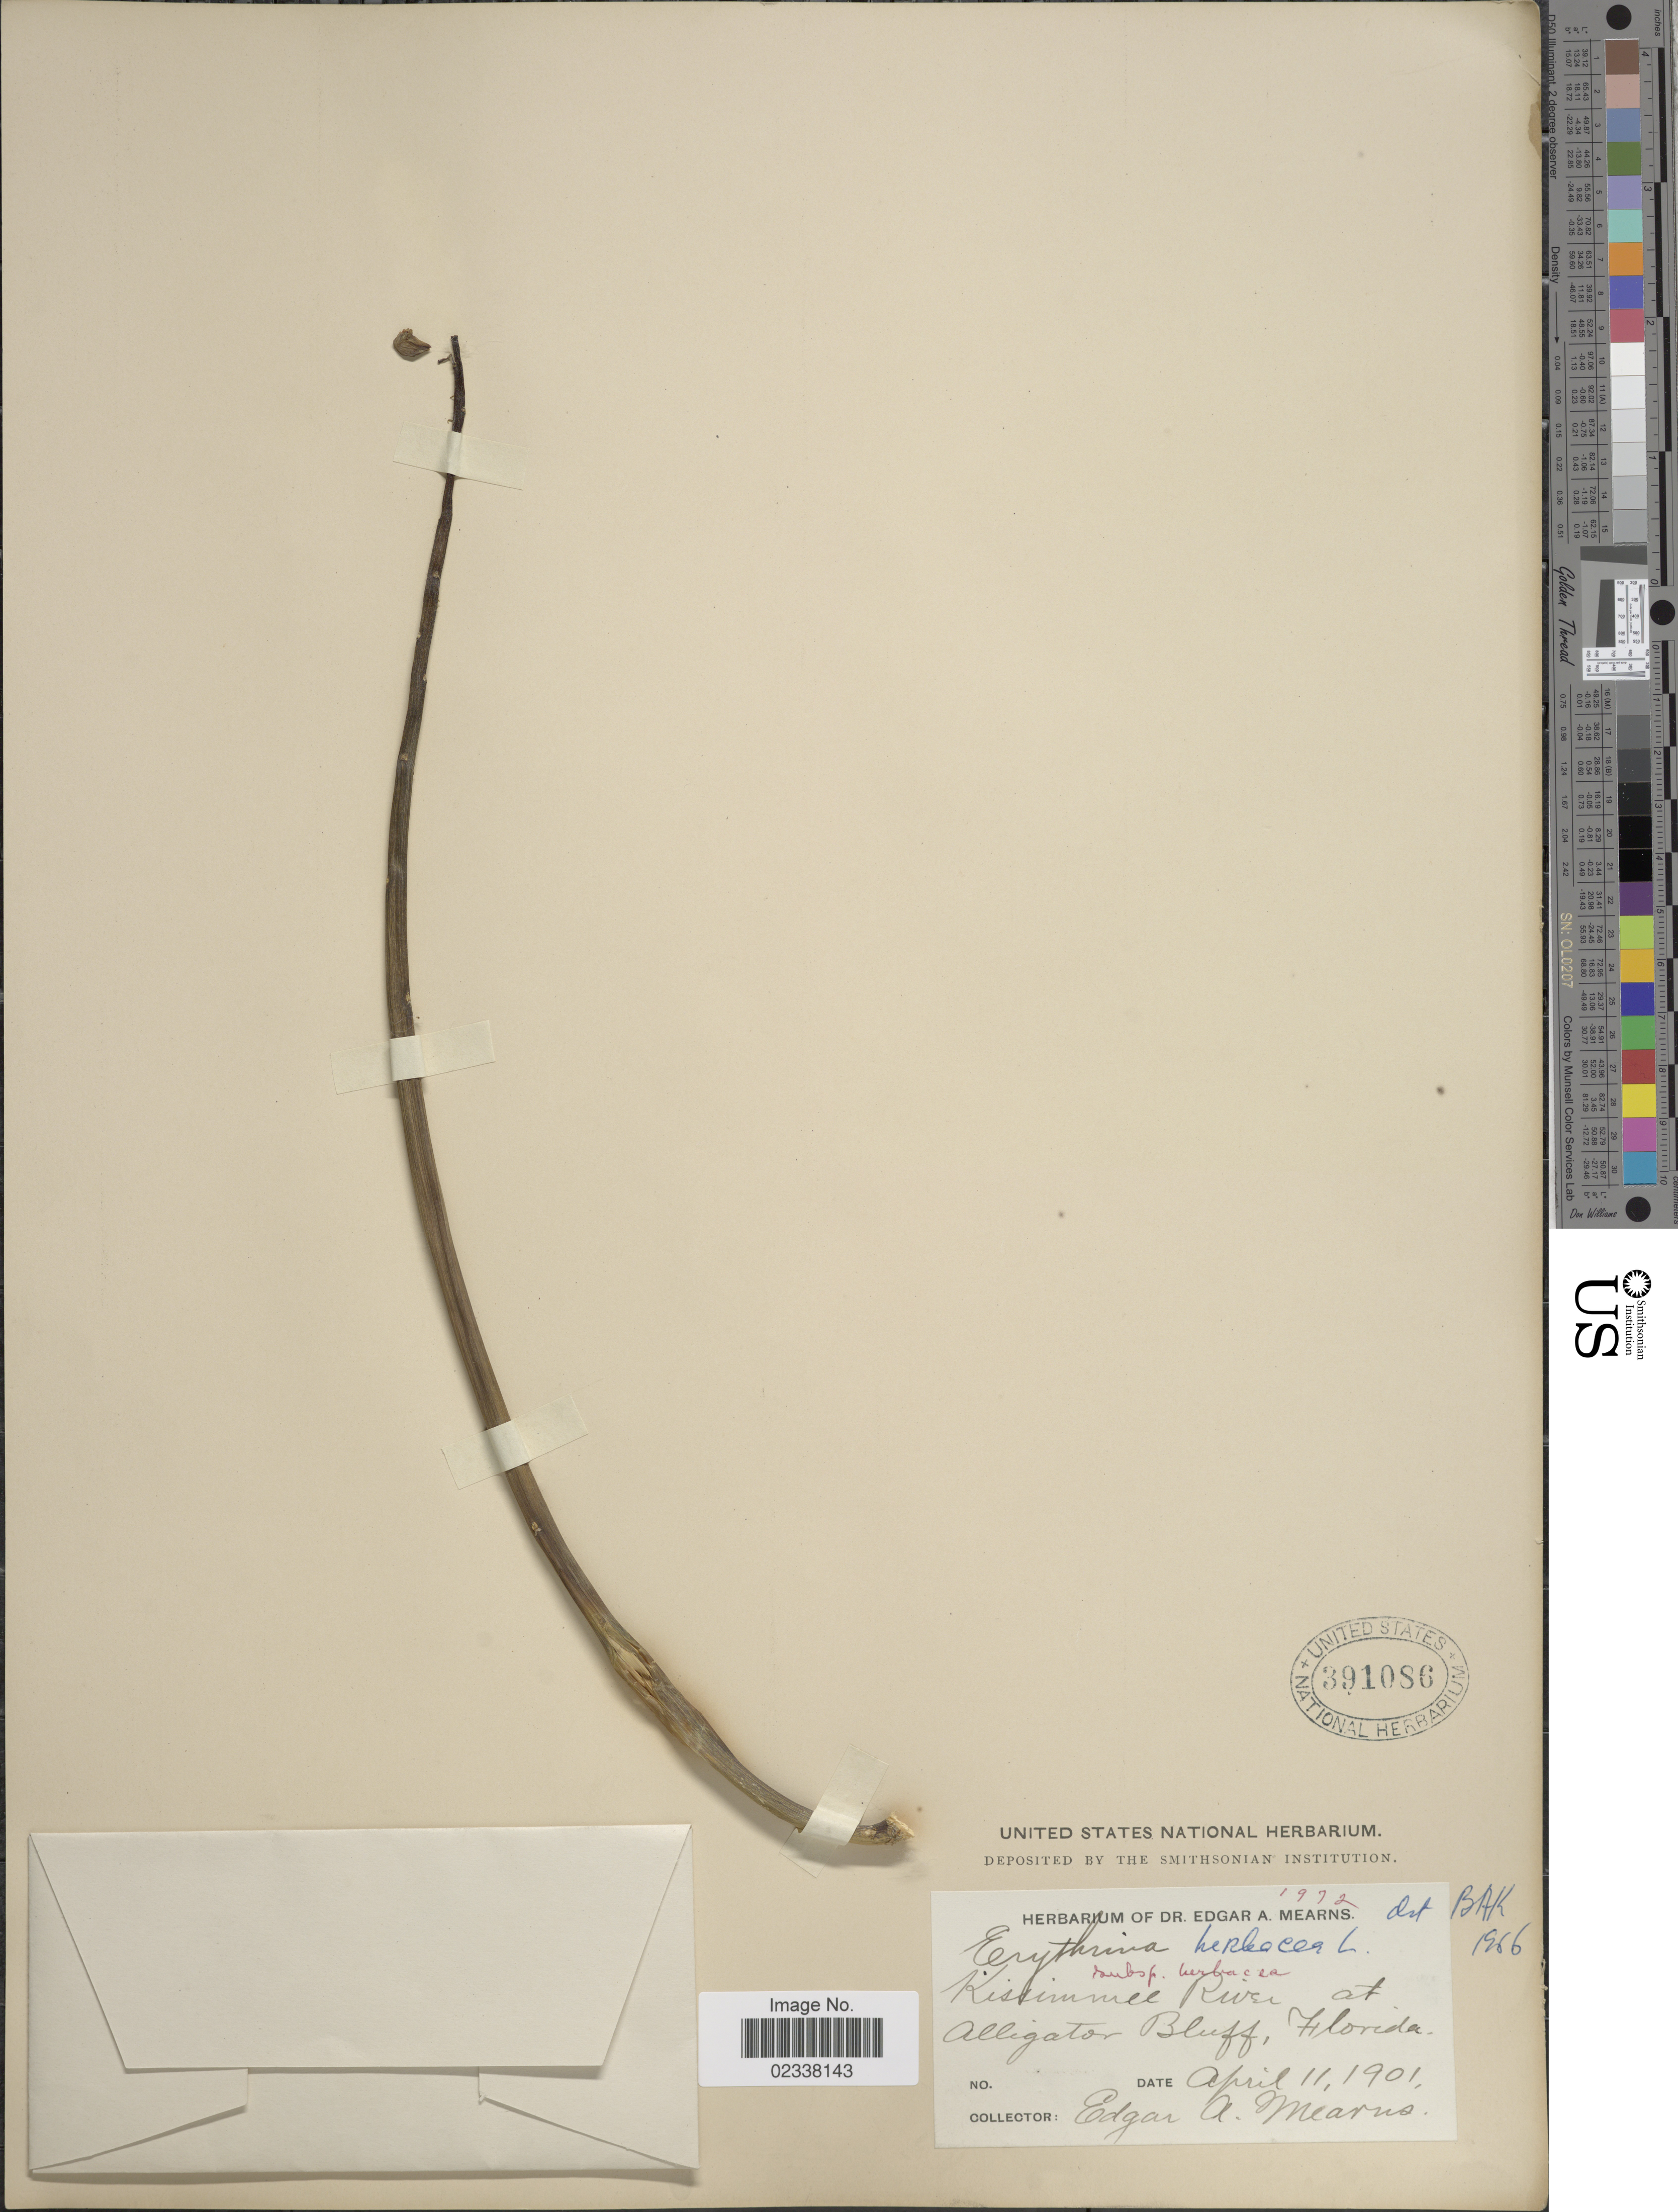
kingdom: Plantae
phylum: Tracheophyta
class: Magnoliopsida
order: Fabales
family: Fabaceae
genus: Erythrina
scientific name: Erythrina herbacea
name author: L.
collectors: E. A. Mearns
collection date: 1901-04-11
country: United States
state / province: Florida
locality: Kissimmee River at Alligator Bluff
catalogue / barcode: US 391086